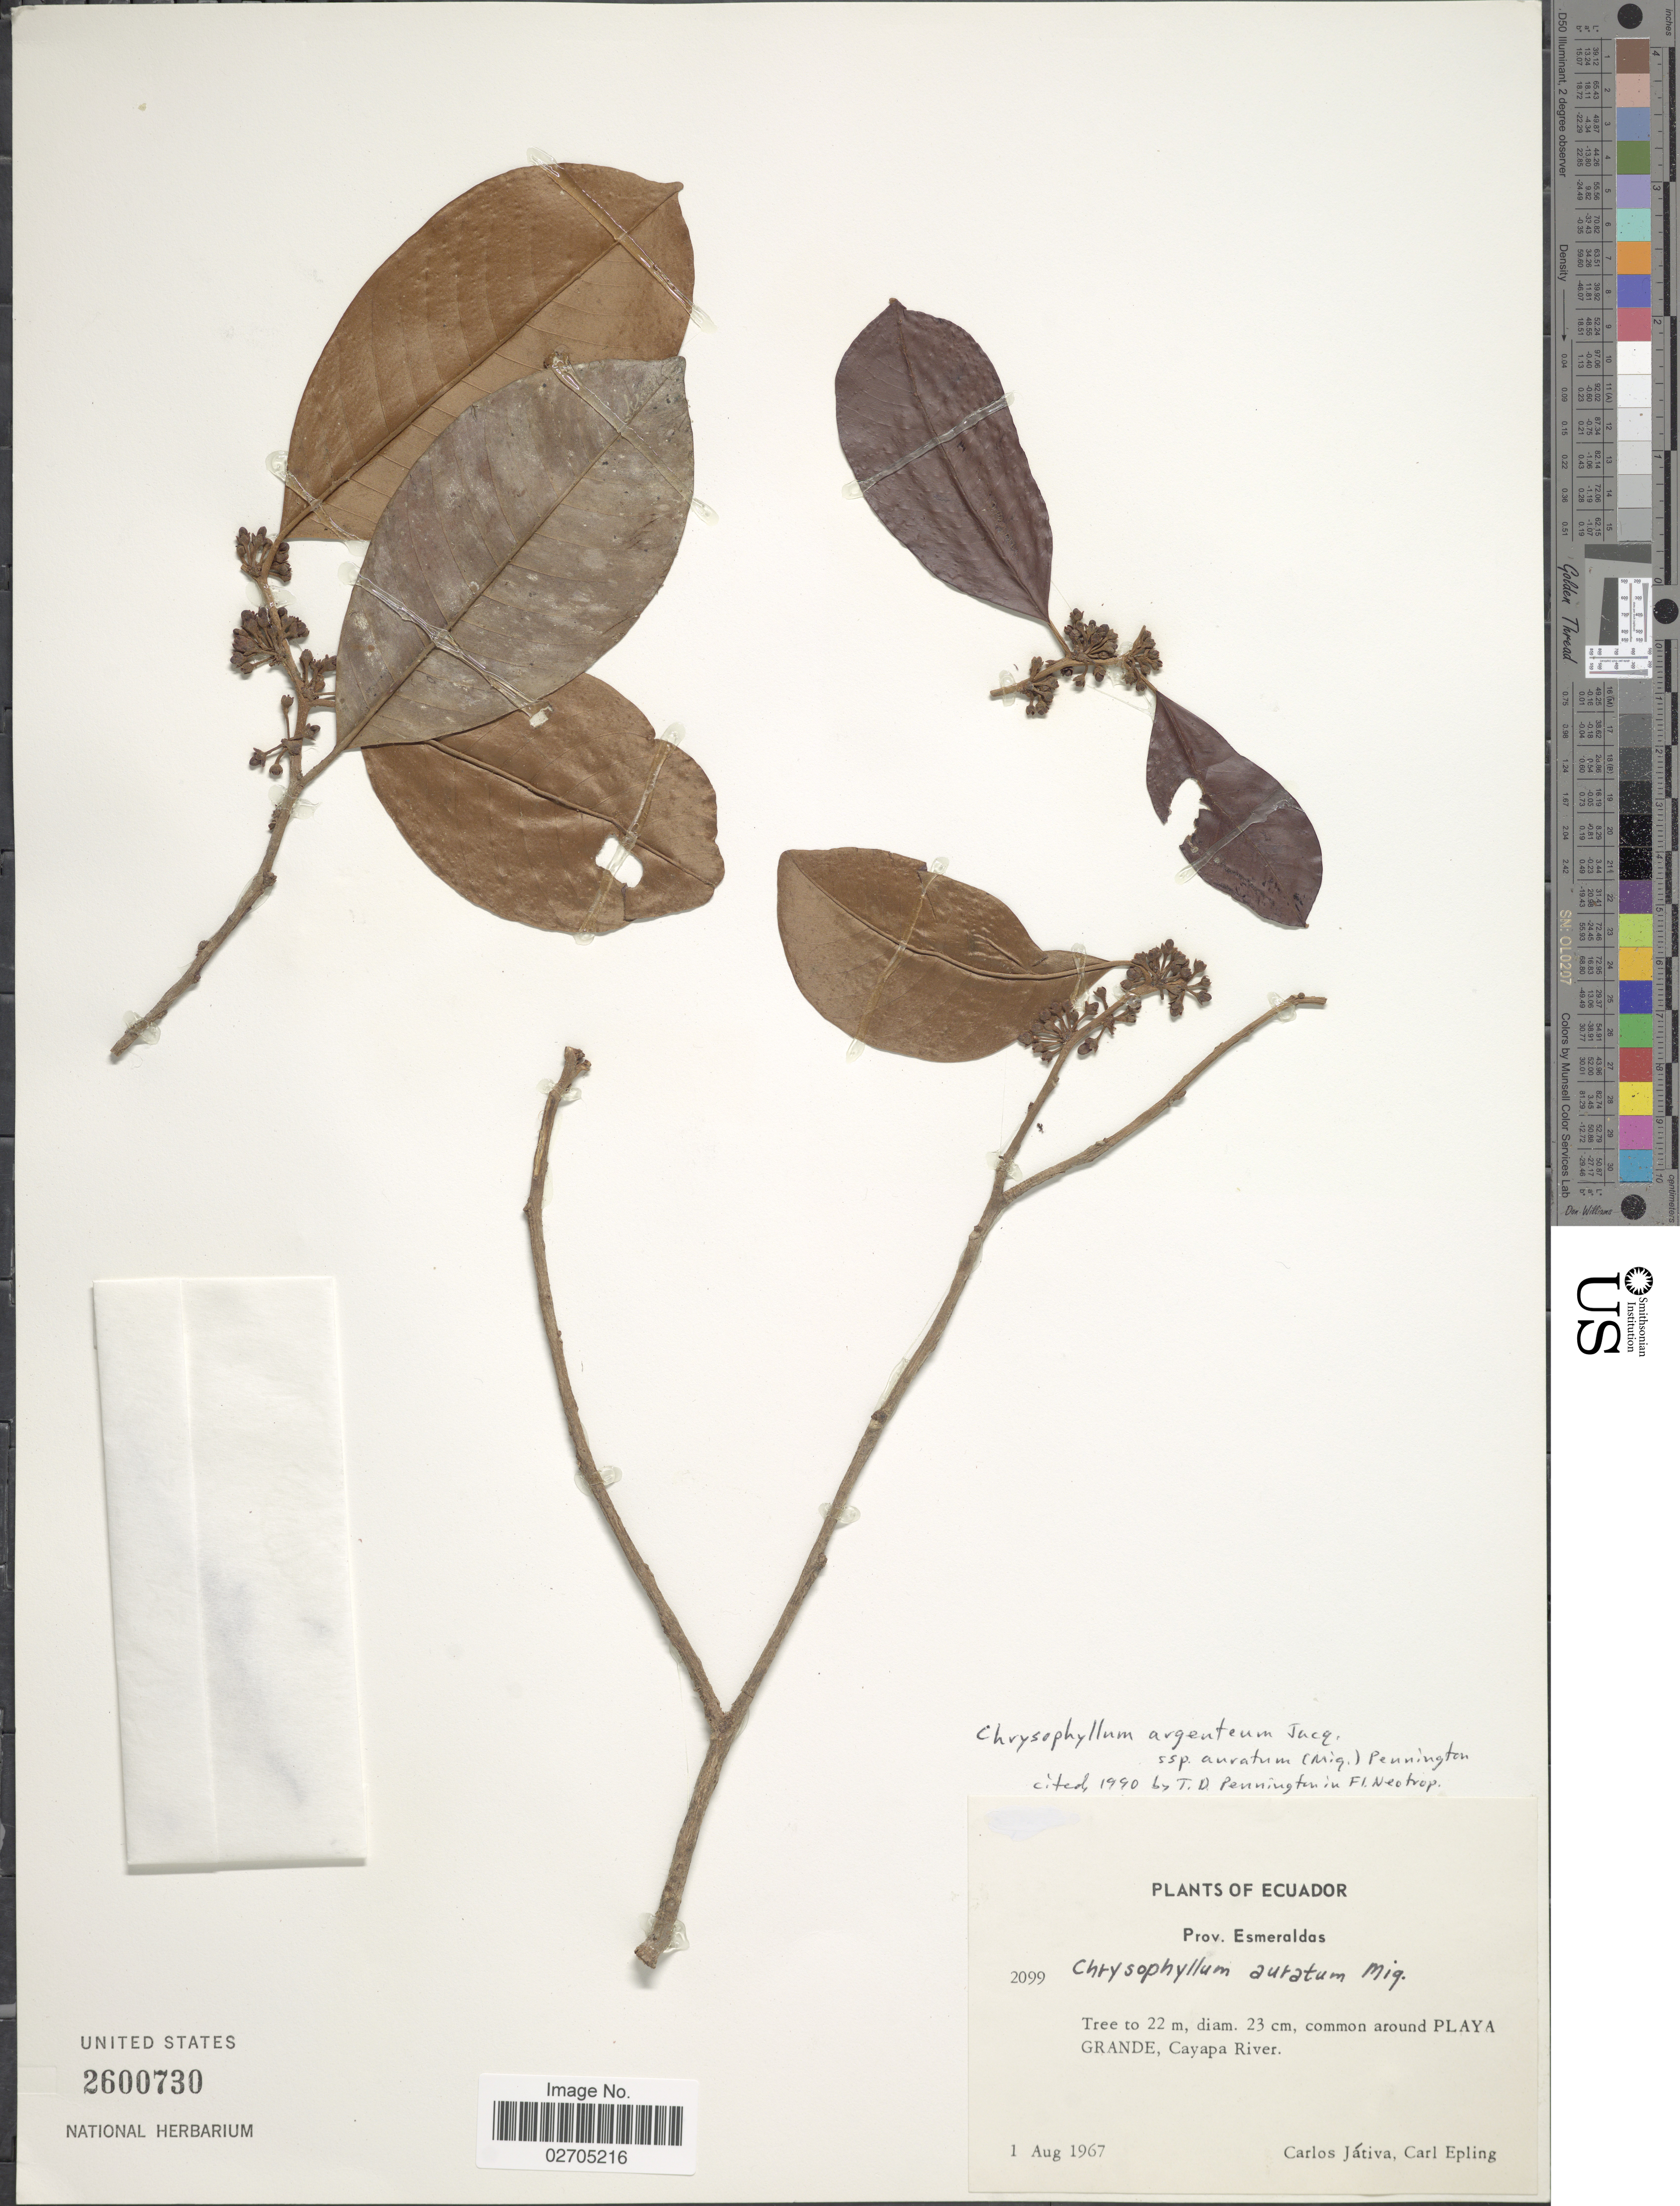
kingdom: Plantae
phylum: Tracheophyta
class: Magnoliopsida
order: Ericales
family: Sapotaceae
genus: Chrysophyllum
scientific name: Chrysophyllum argenteum subsp. auratum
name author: (Miq.) T.D. Penn.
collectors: C. D. Játiva & C. C. Epling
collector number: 2099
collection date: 1967-08-01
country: Ecuador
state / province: Esmeraldas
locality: Sommon around Playa Grande, Cayapa River.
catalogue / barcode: US 2600730